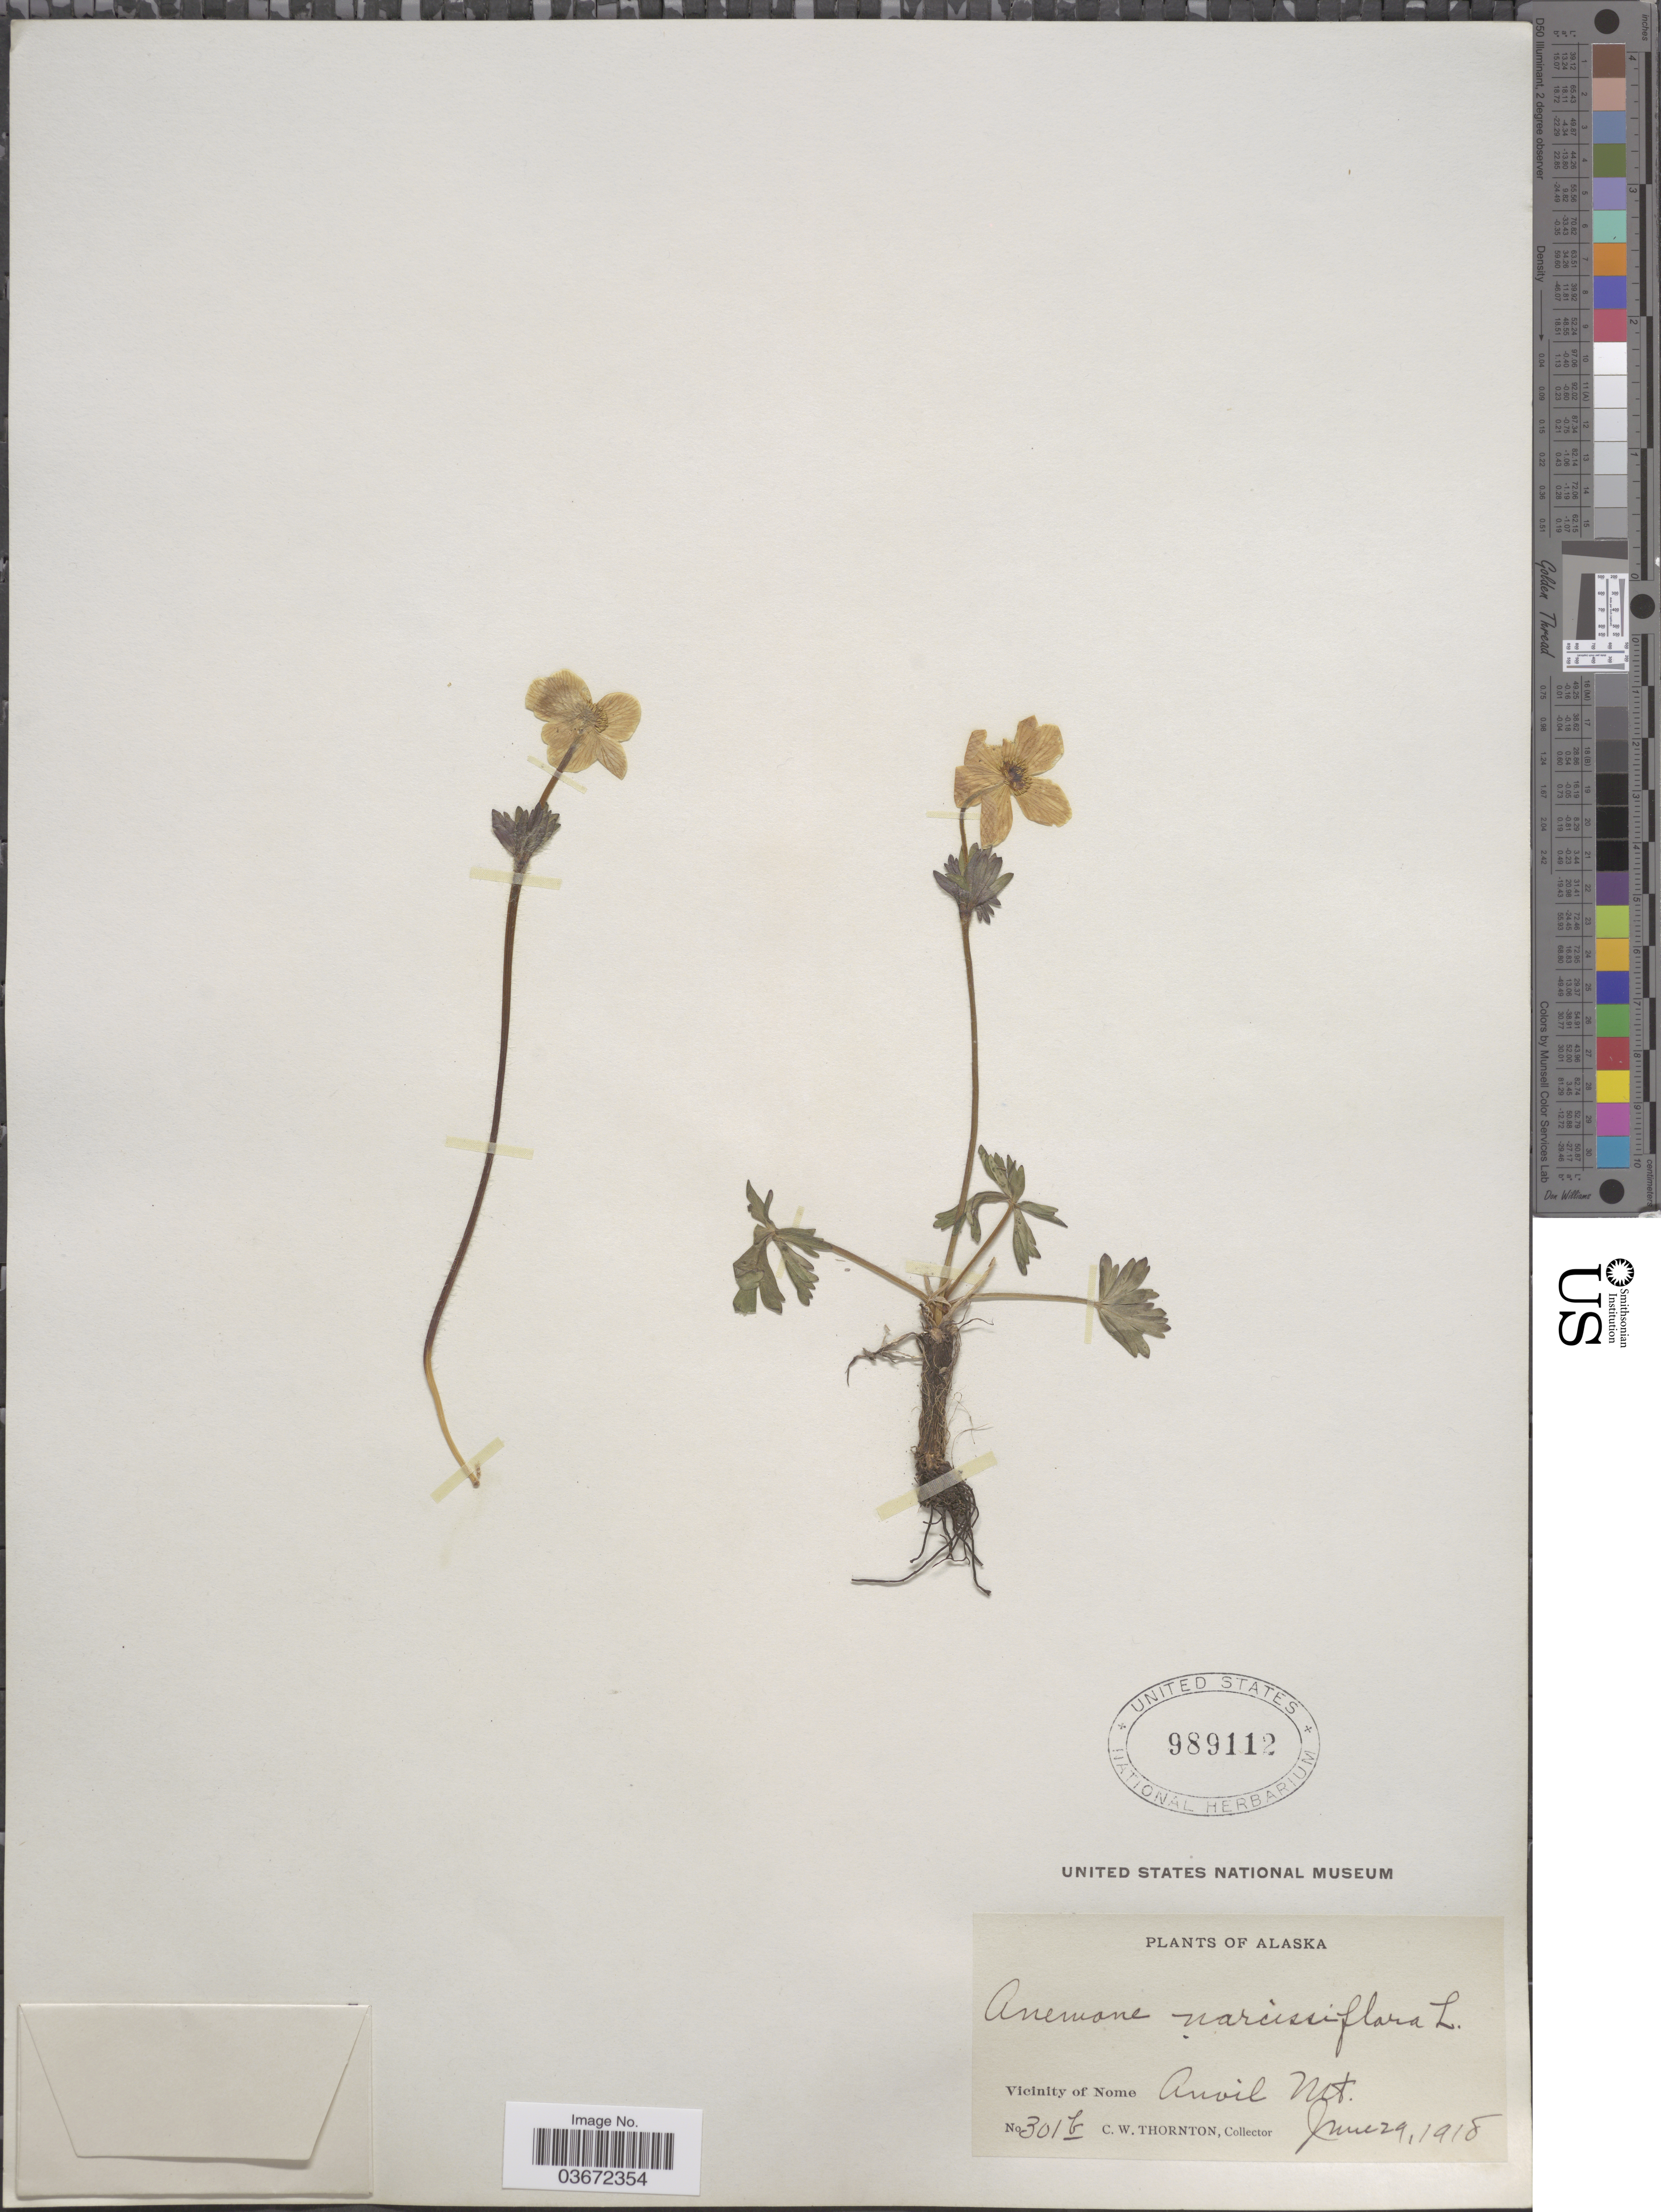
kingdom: Plantae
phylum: Tracheophyta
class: Magnoliopsida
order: Ranunculales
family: Ranunculaceae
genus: Anemone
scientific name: Anemone narcissiflora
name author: L.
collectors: C. Thornton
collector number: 301b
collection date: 1918-06-29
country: United States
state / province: Alaska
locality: Vicinity of Nome, Anvil Mt.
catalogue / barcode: US 989112